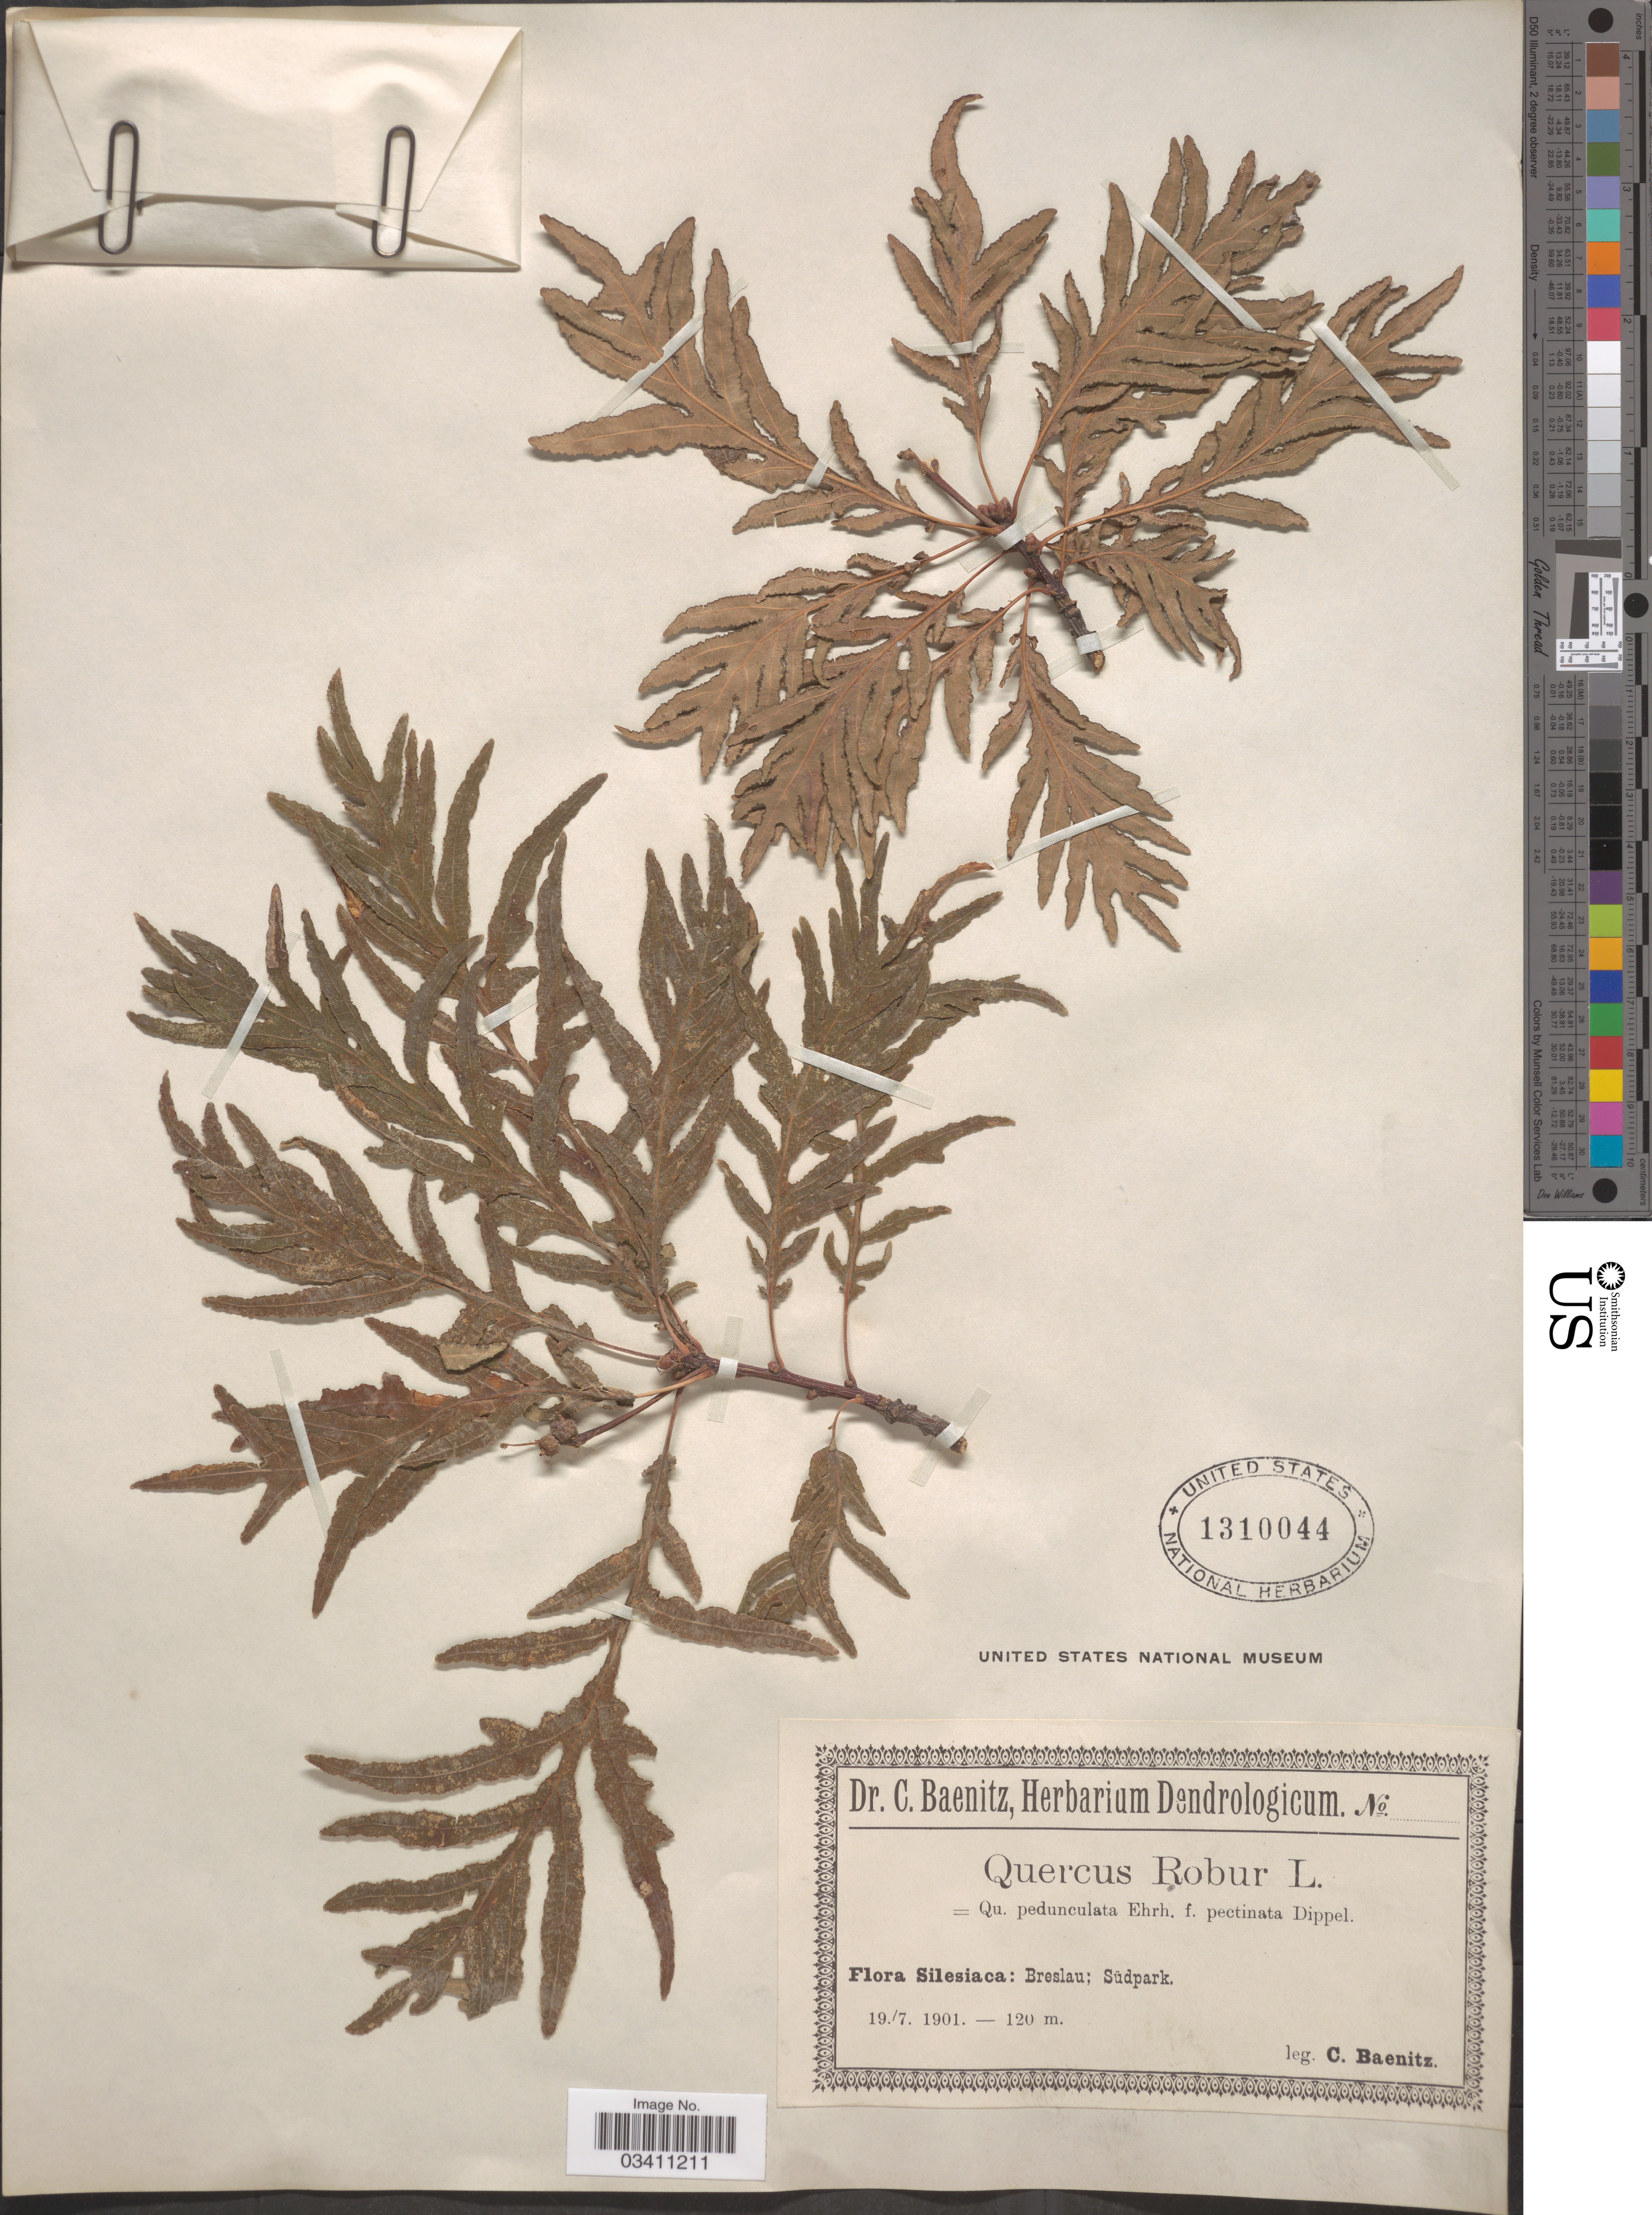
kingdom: Plantae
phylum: Tracheophyta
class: Magnoliopsida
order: Fagales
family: Fagaceae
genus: Quercus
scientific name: Quercus robur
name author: L.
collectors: C. G. Baenitz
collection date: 1901-07-19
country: Poland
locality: Silesiaca: Breslau; Südpark.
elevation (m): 120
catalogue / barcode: US 1310044